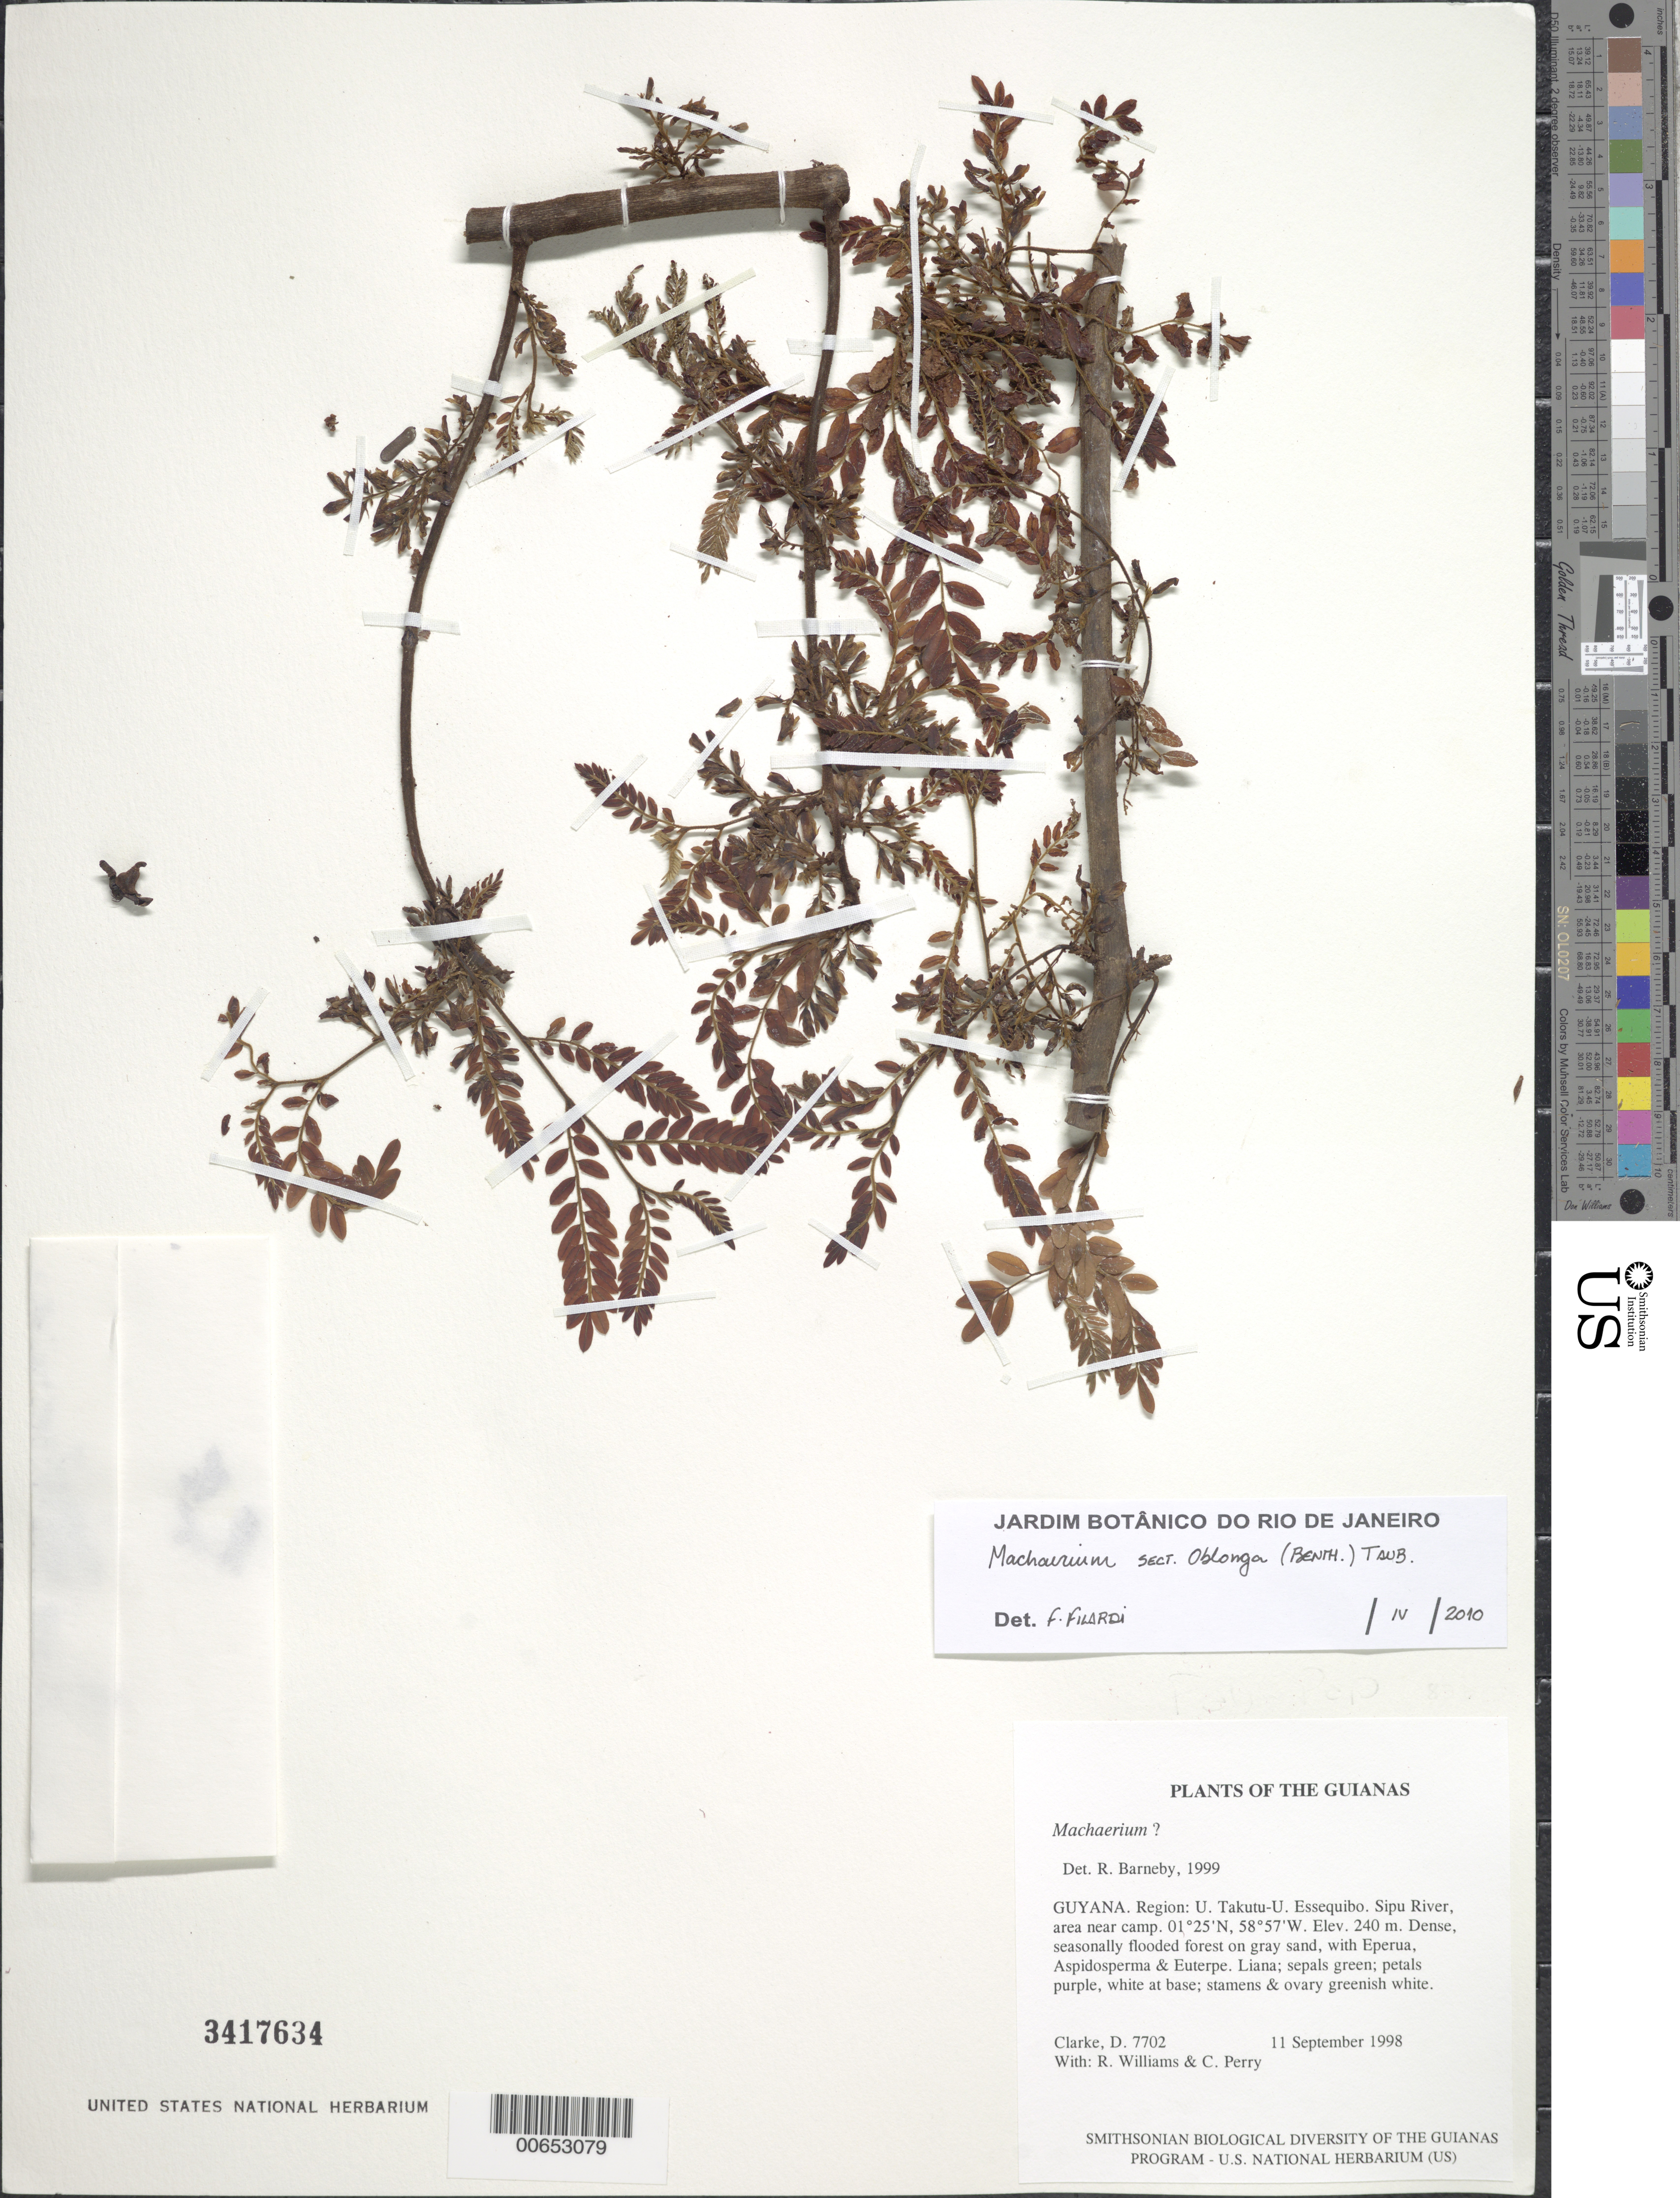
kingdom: Plantae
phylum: Tracheophyta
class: Magnoliopsida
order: Fabales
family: Fabaceae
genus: Machaerium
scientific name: Machaerium sp.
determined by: Barneby, Rupert C., (NY)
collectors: H. D. Clarke, R. Williams & C. Perry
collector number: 7702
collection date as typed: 11 September 1998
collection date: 1998-09-11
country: Guyana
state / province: U. Takutu-U. Essequibo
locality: Sipu River, area near camp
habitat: Dense, seasonally flooded forest on gray sand, with Eperua, Aspidosperma & Euterpe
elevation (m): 240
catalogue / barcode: US 3417634